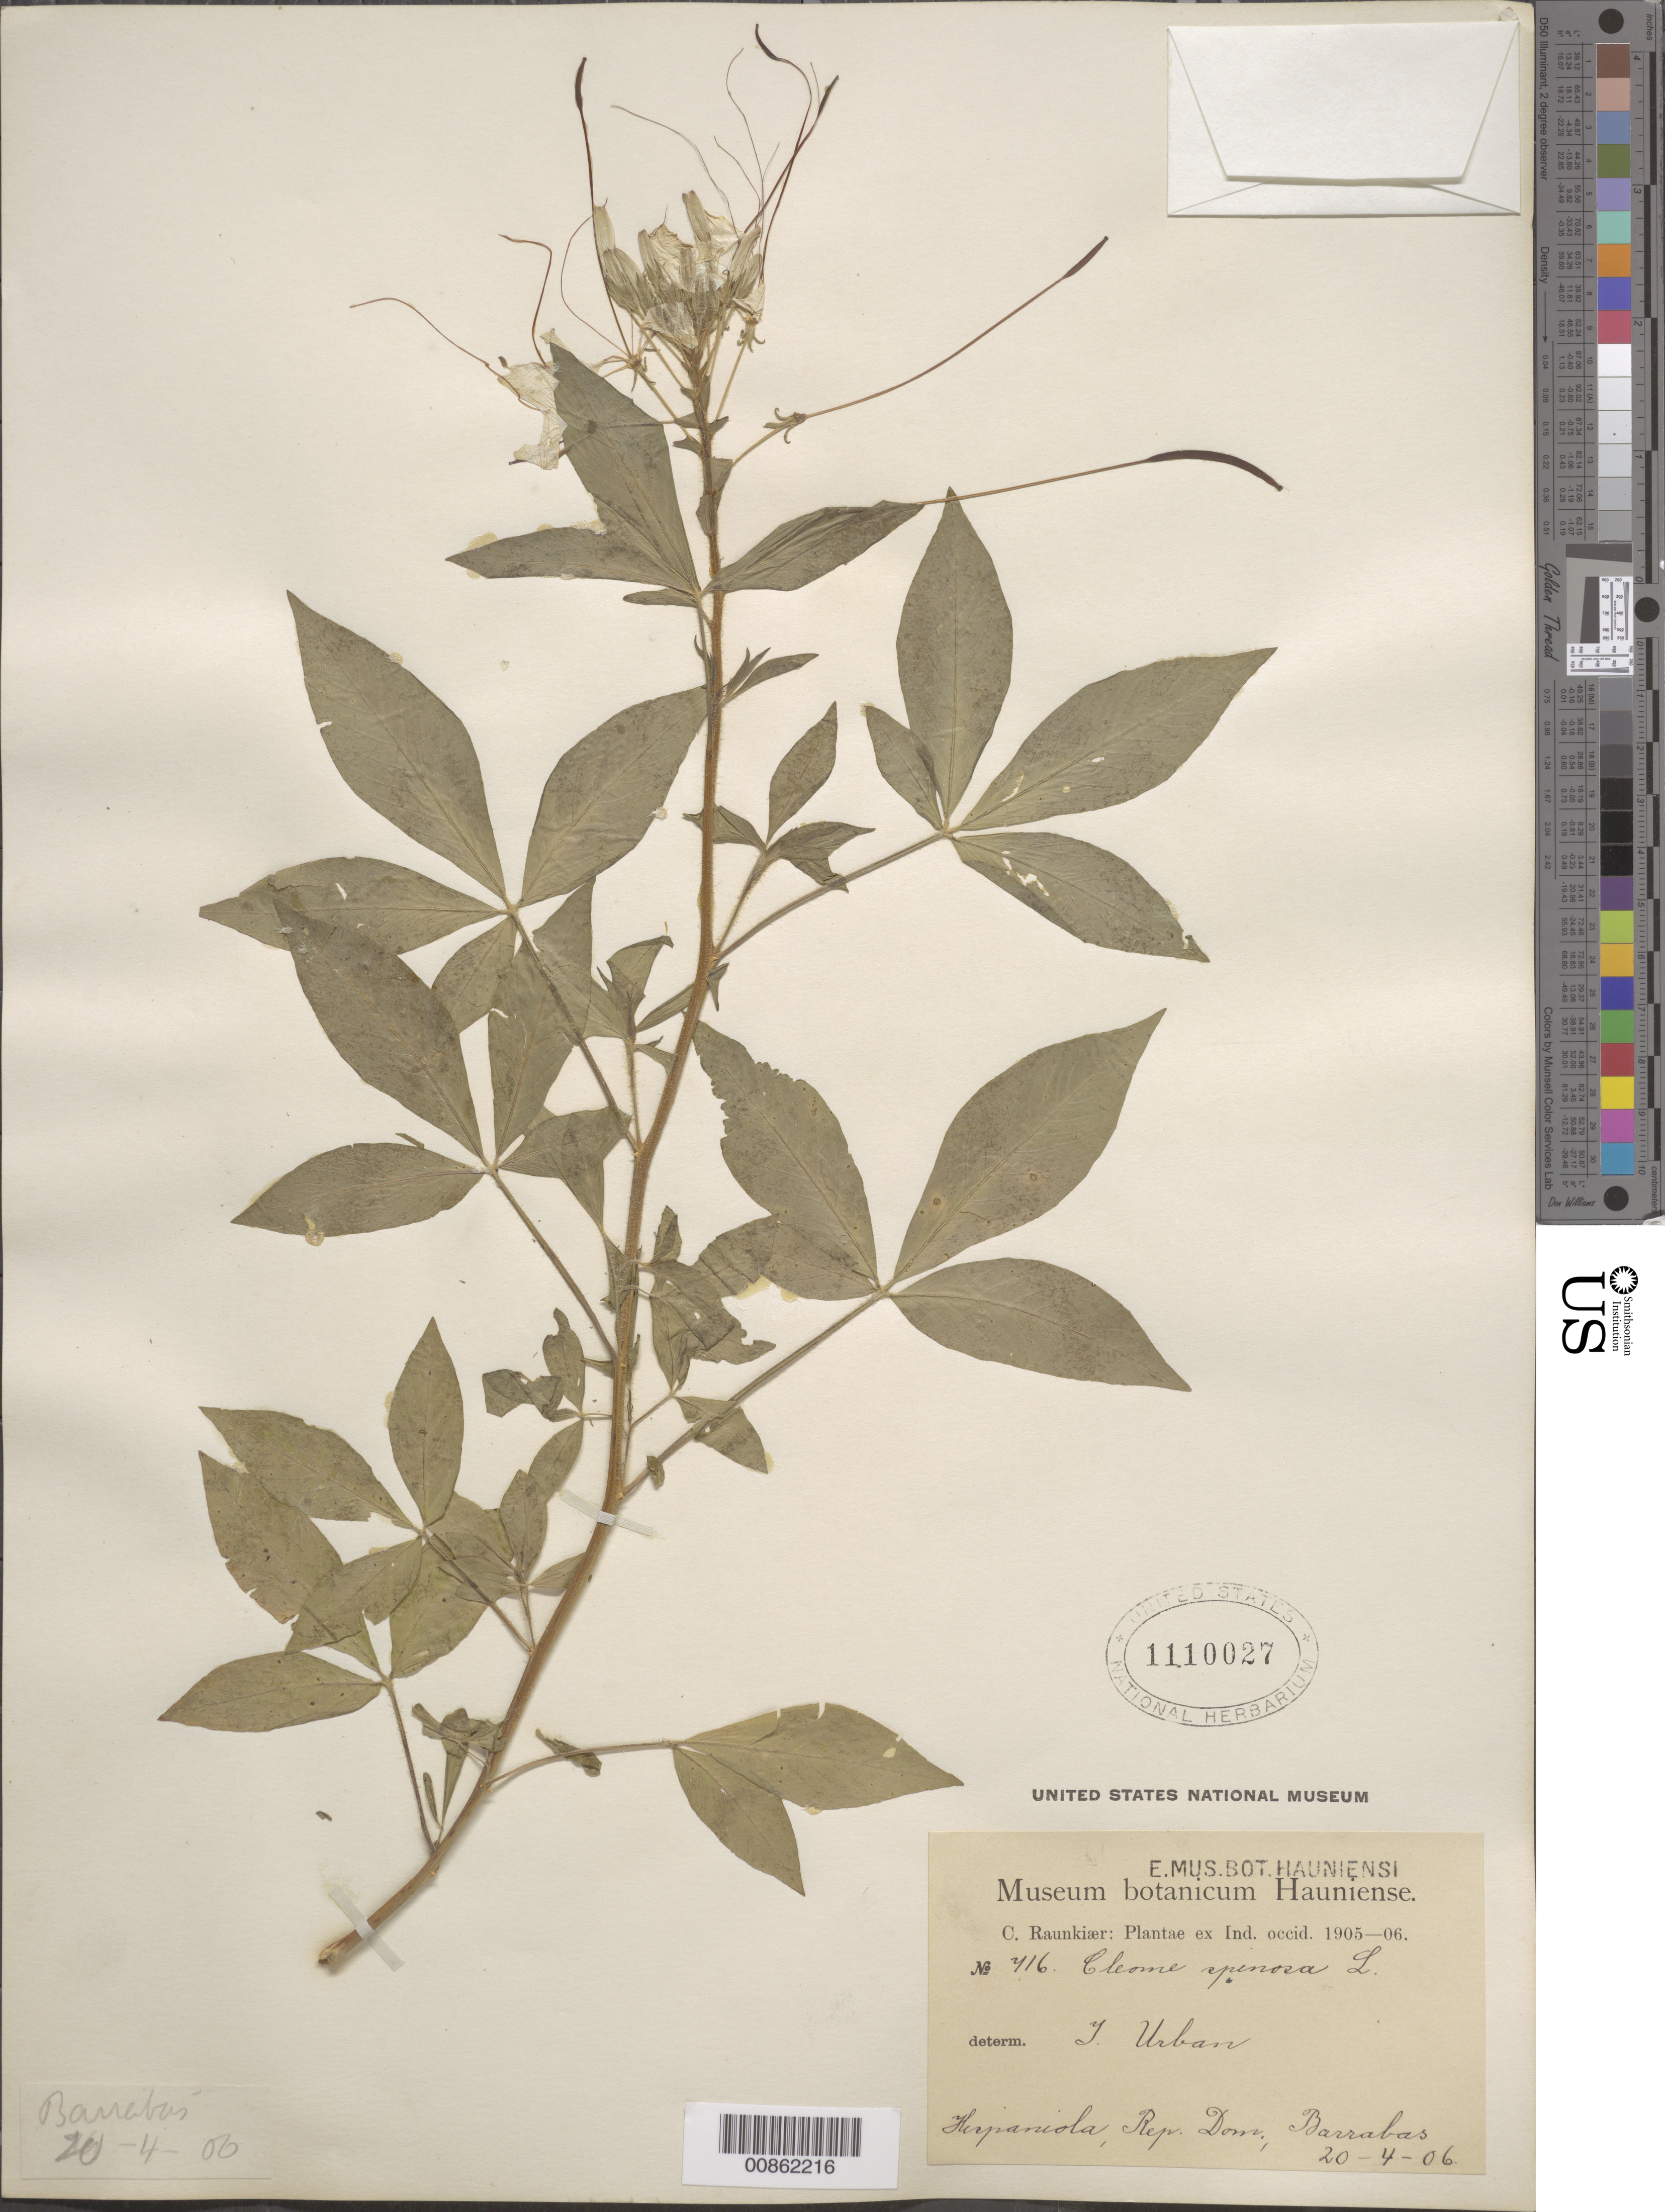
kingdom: Plantae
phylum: Tracheophyta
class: Magnoliopsida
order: Brassicales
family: Cleomaceae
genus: Tarenaya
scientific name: Tarenaya spinosa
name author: (Jacq.) Raf.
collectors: C. C. Raunkiaer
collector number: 716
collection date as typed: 20 Apr 1906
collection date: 1906-04-20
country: Dominican Republic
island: Hispaniola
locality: Barrabas.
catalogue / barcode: US 1110027